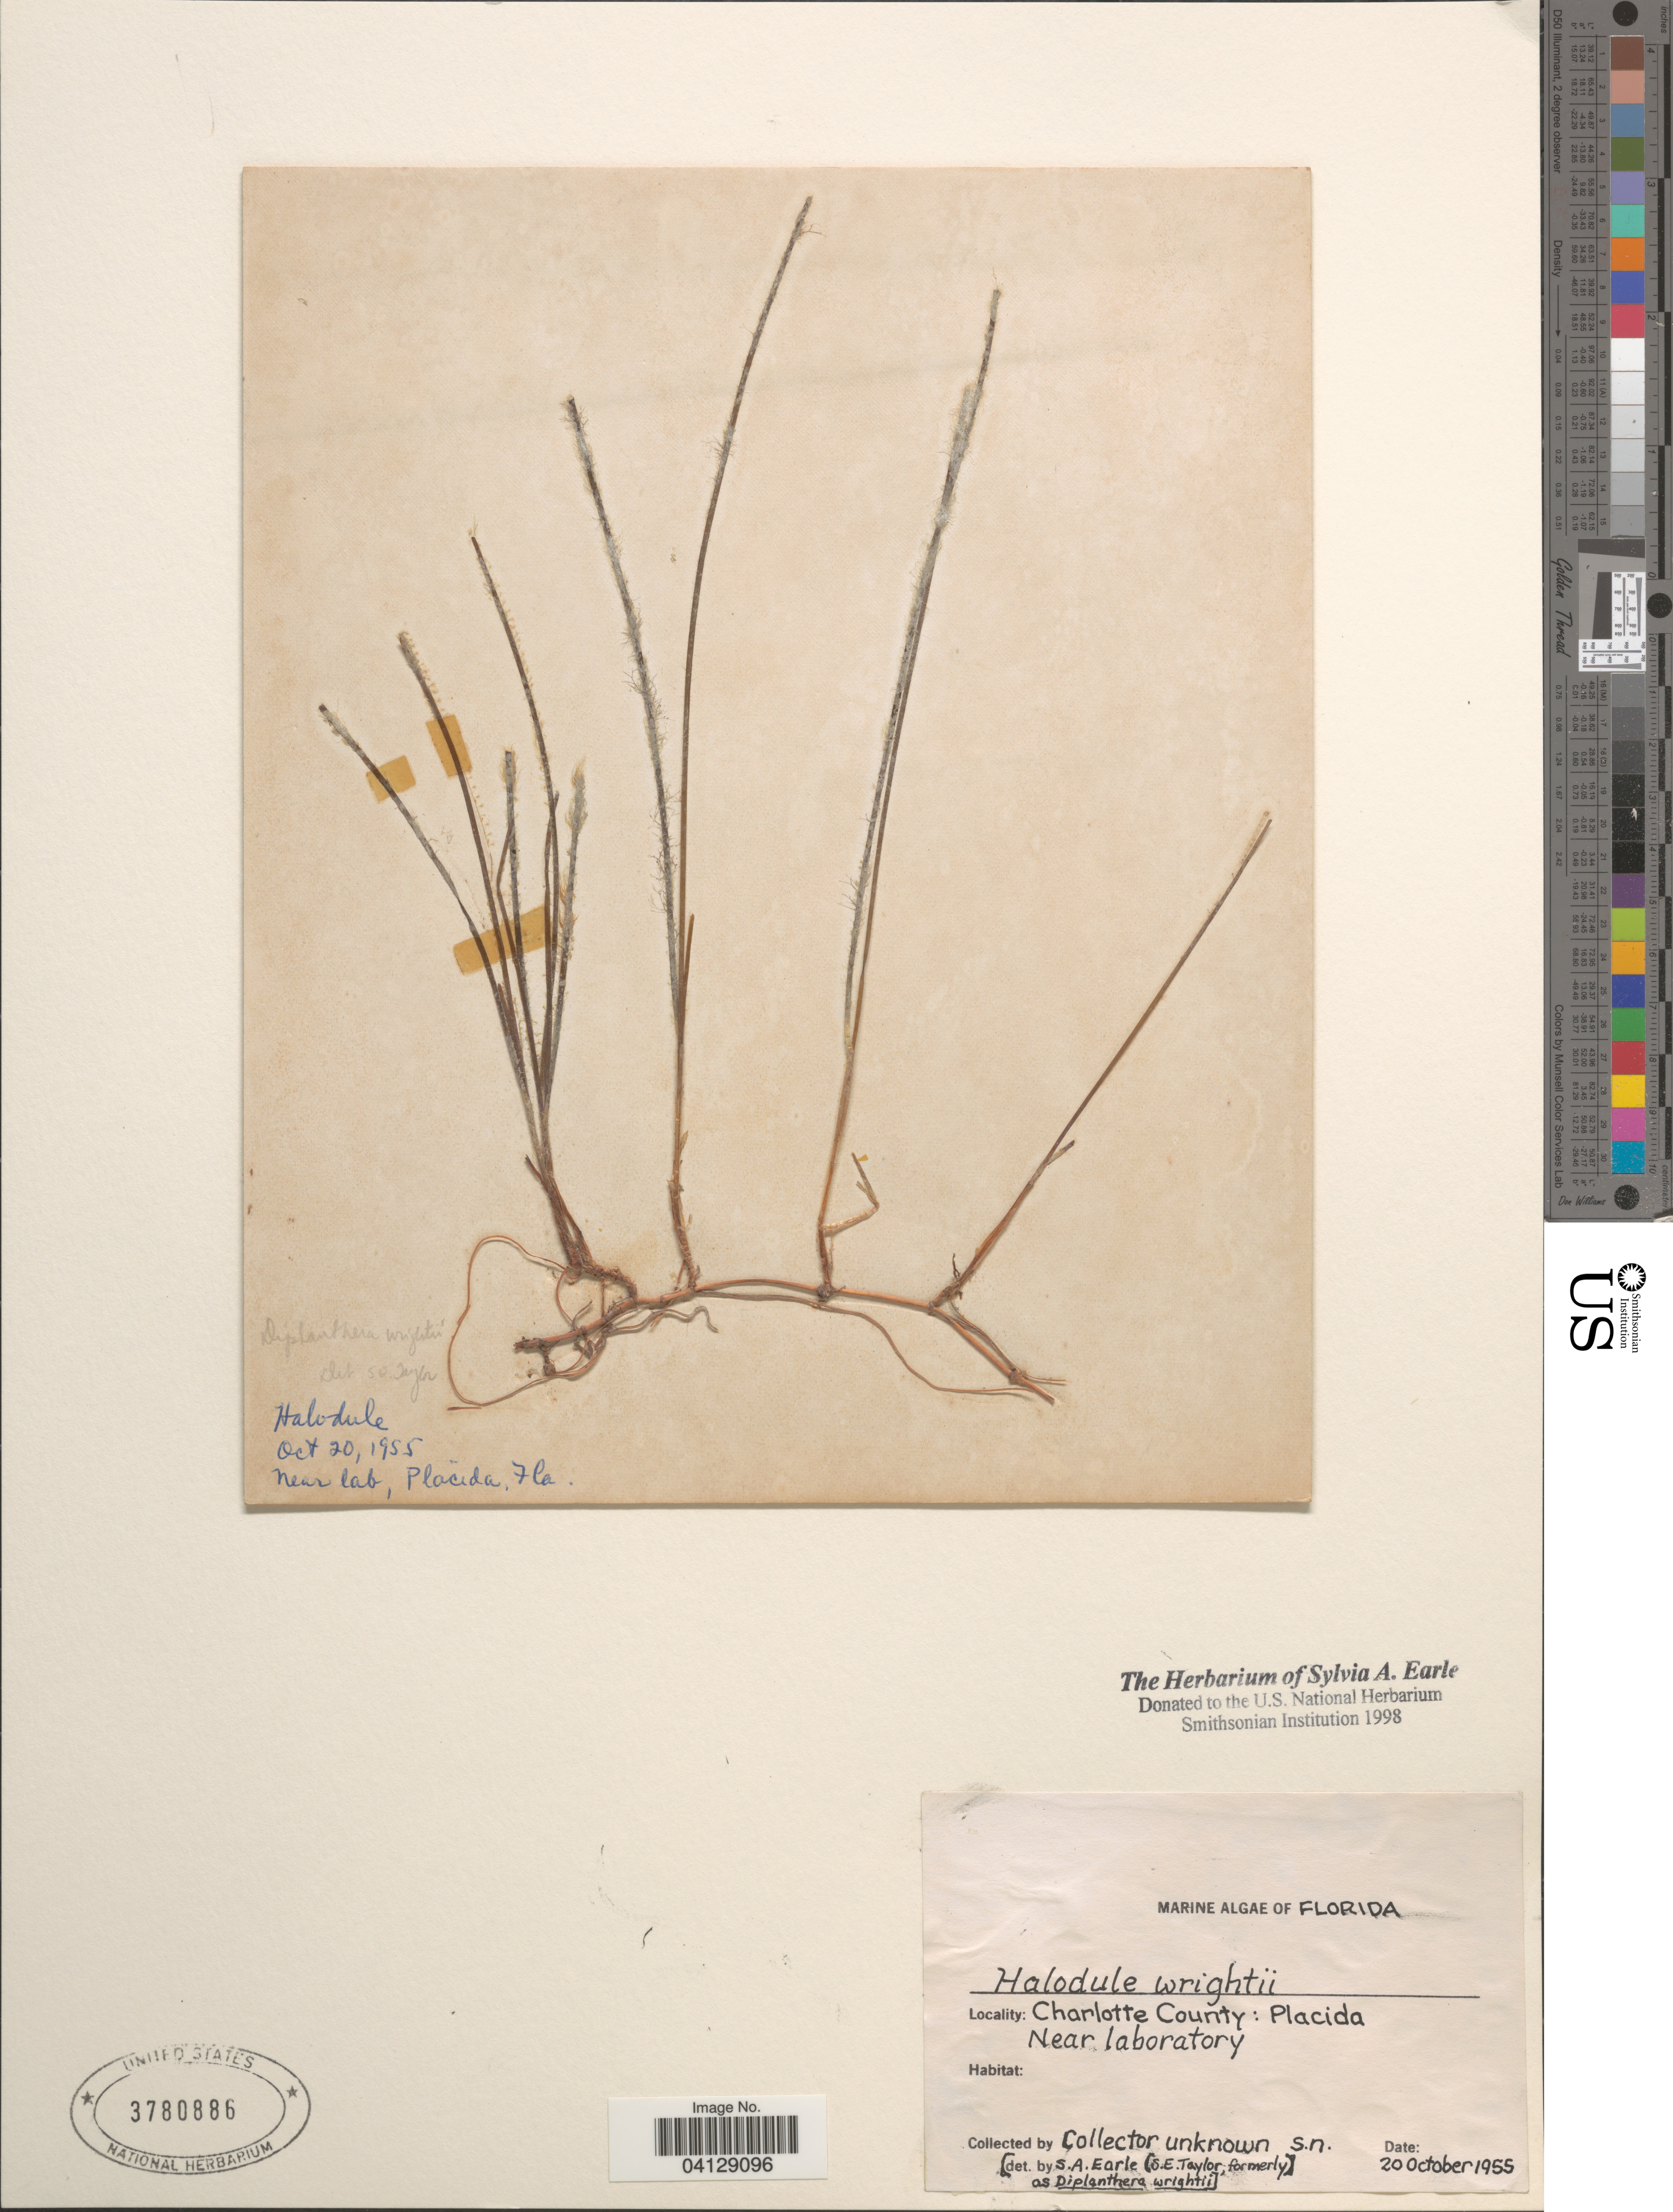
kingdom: Plantae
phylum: Tracheophyta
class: Liliopsida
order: Alismatales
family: Cymodoceaceae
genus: Halodule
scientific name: Halodule wrightii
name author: Asch.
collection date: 1955-10-20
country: United States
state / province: Florida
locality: Charlotte County: Placida. Near laboratory.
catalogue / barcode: US 3780886